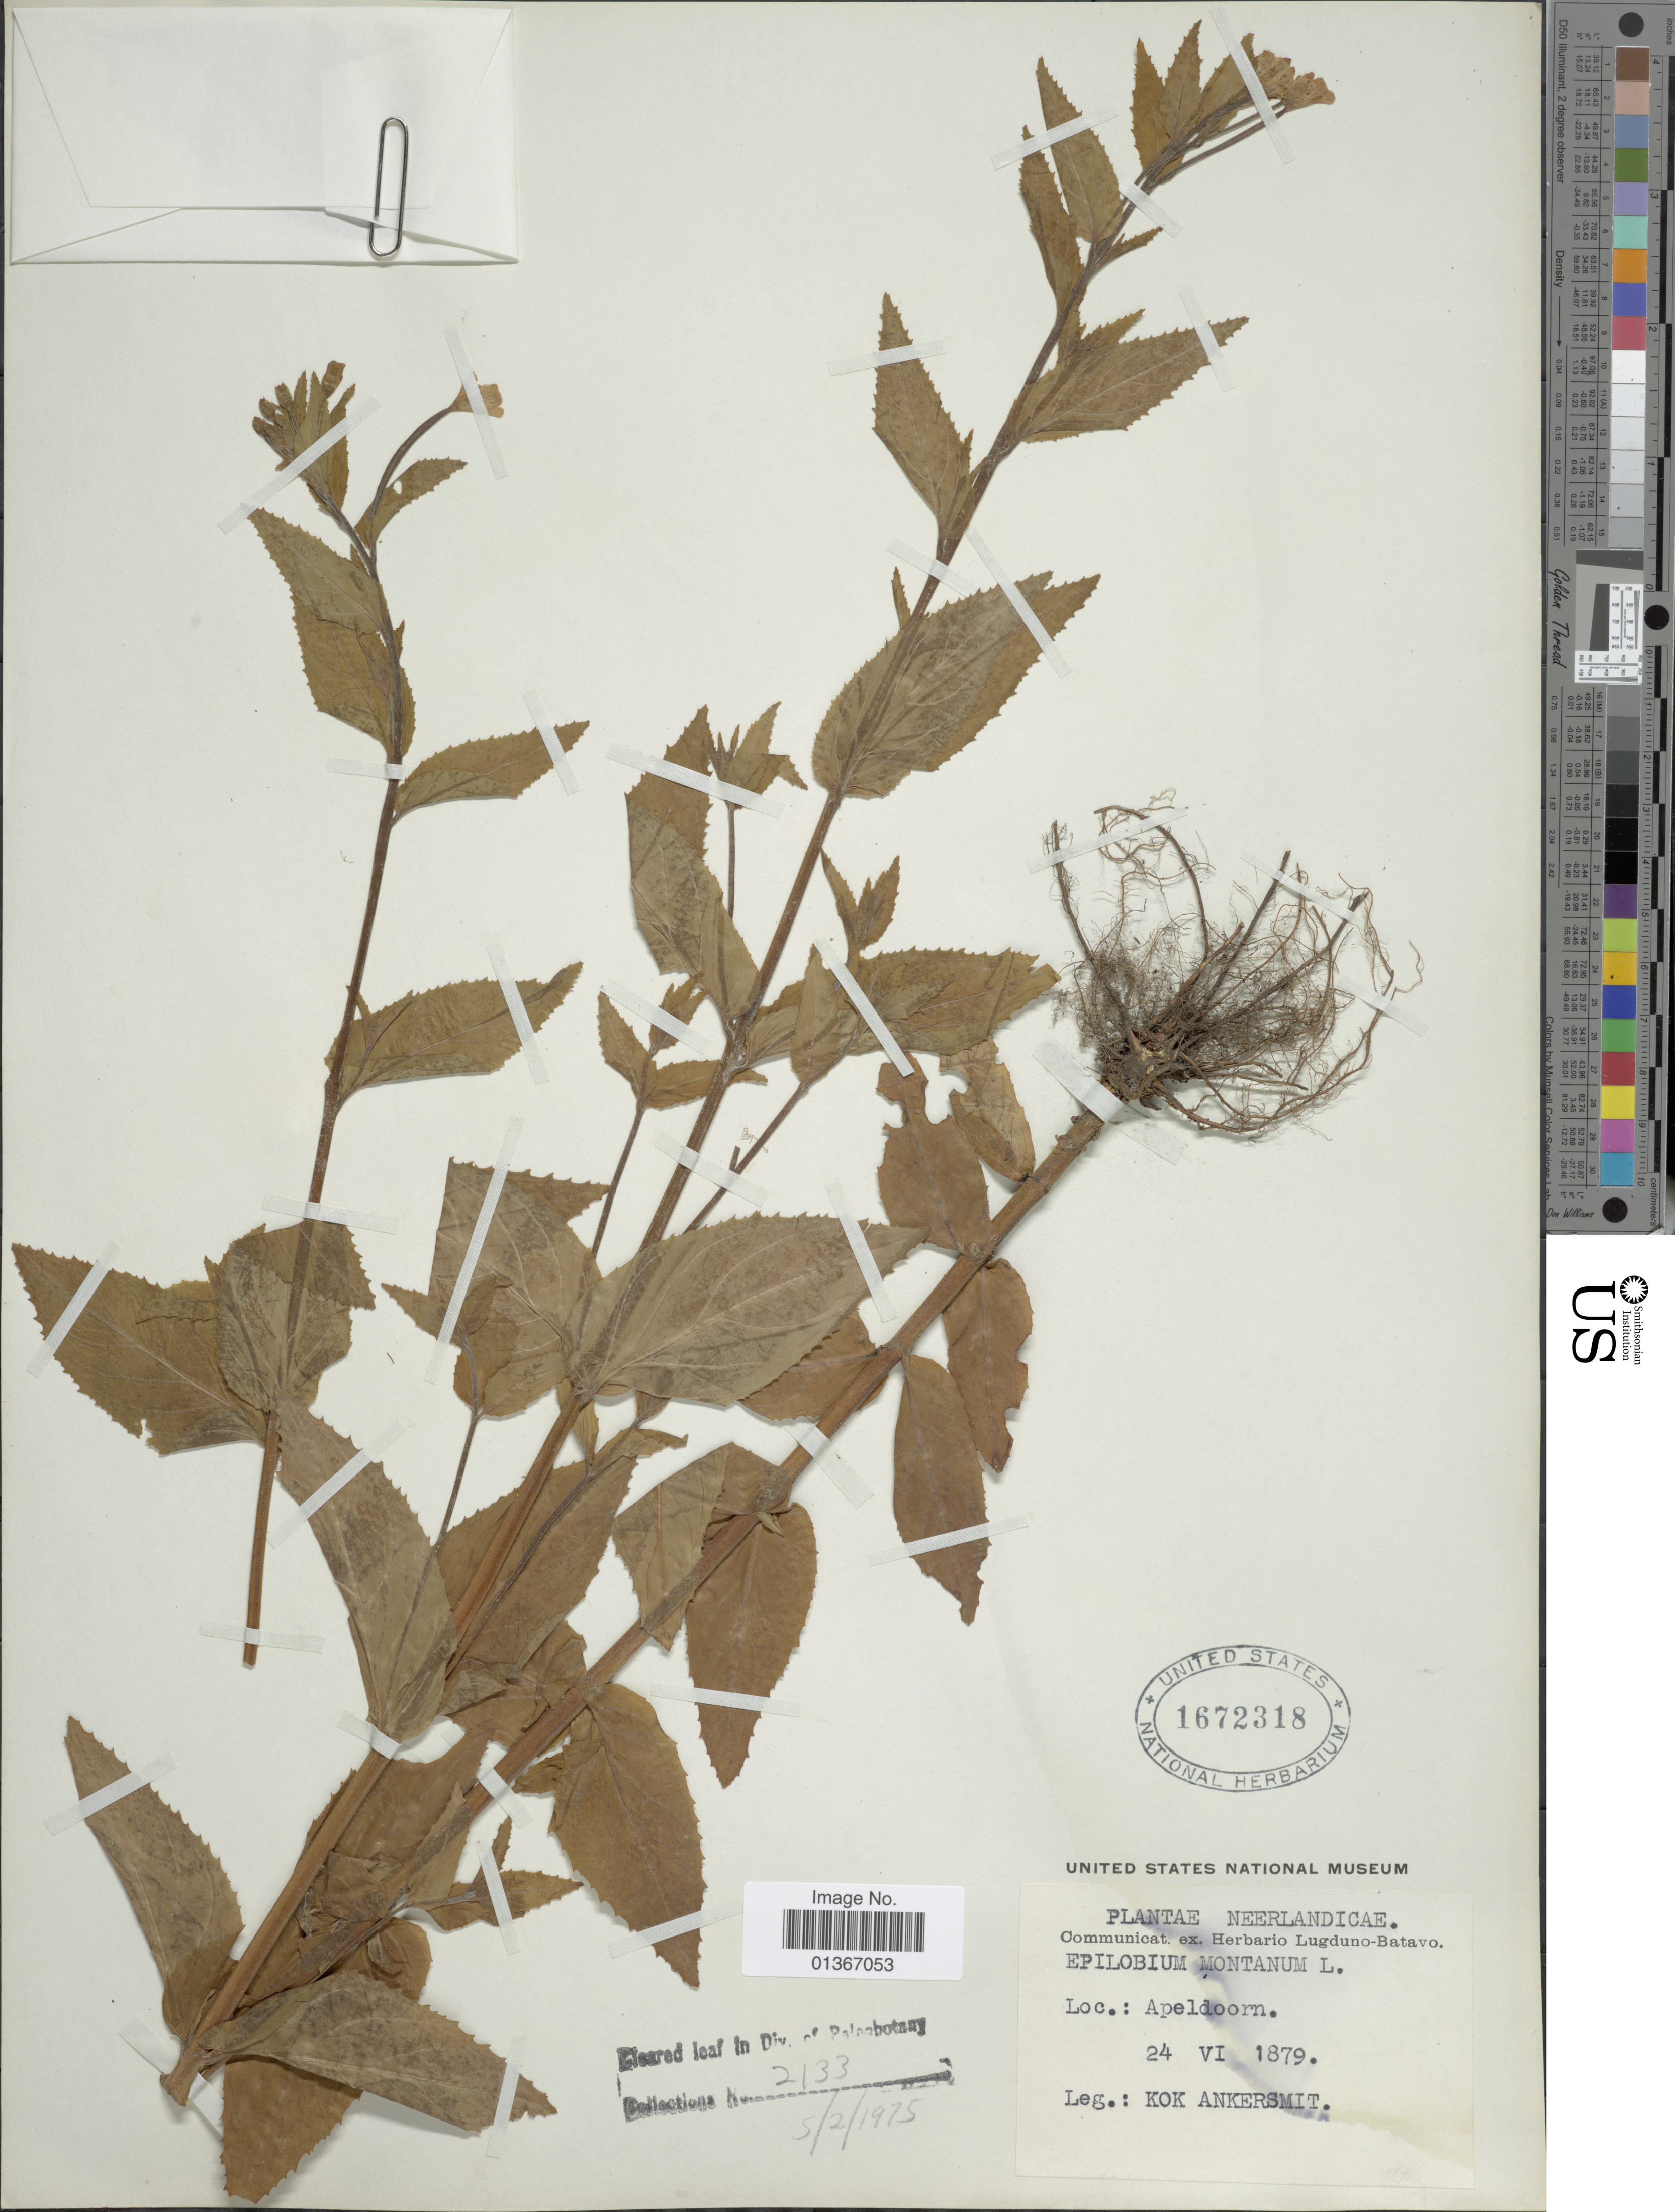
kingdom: Plantae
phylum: Tracheophyta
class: Magnoliopsida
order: Myrtales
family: Onagraceae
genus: Epilobium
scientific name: Epilobium montanum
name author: L.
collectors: Kok Ankersmit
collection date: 1879-06-24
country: Netherlands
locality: Apeldoorn.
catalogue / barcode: US 1672318